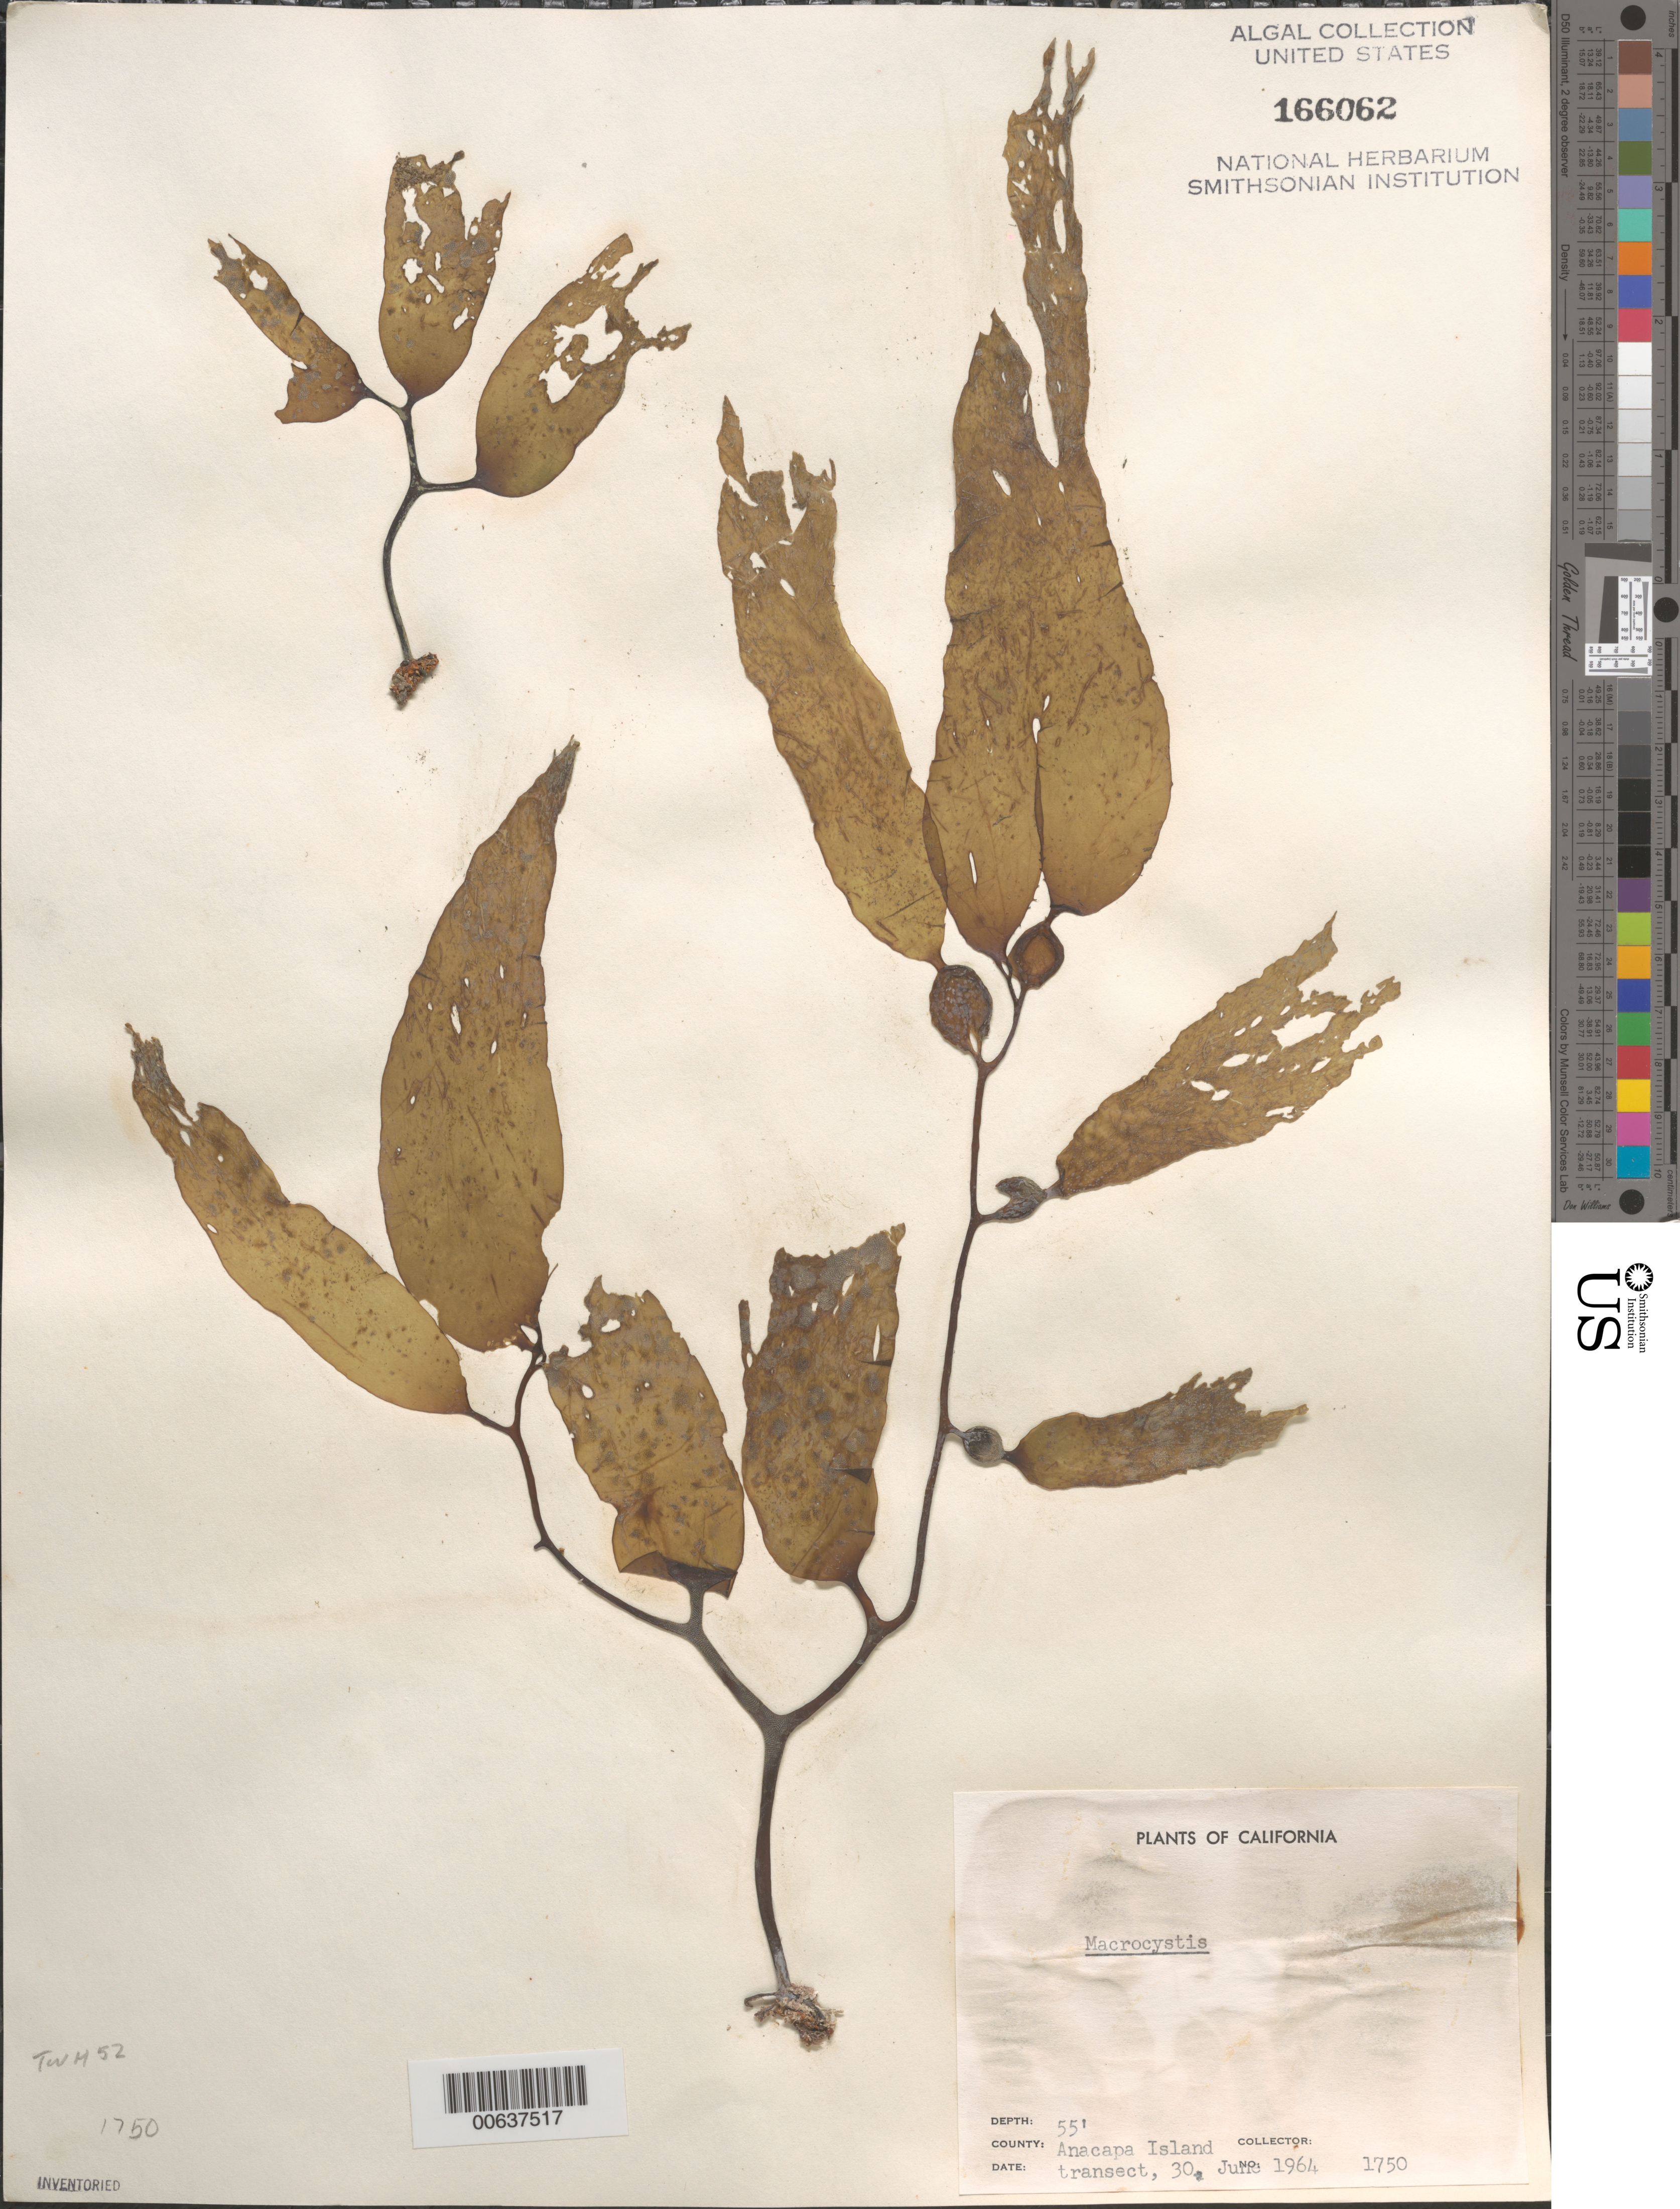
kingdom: Chromista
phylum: Ochrophyta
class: Phaeophyceae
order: Laminariales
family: Laminariaceae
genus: Macrocystis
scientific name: Macrocystis sp.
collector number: Neushul 1750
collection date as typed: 30 Jun 1964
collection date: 1964-06-30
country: United States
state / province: California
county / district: Ventura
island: Anacapa Island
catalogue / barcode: US 166062